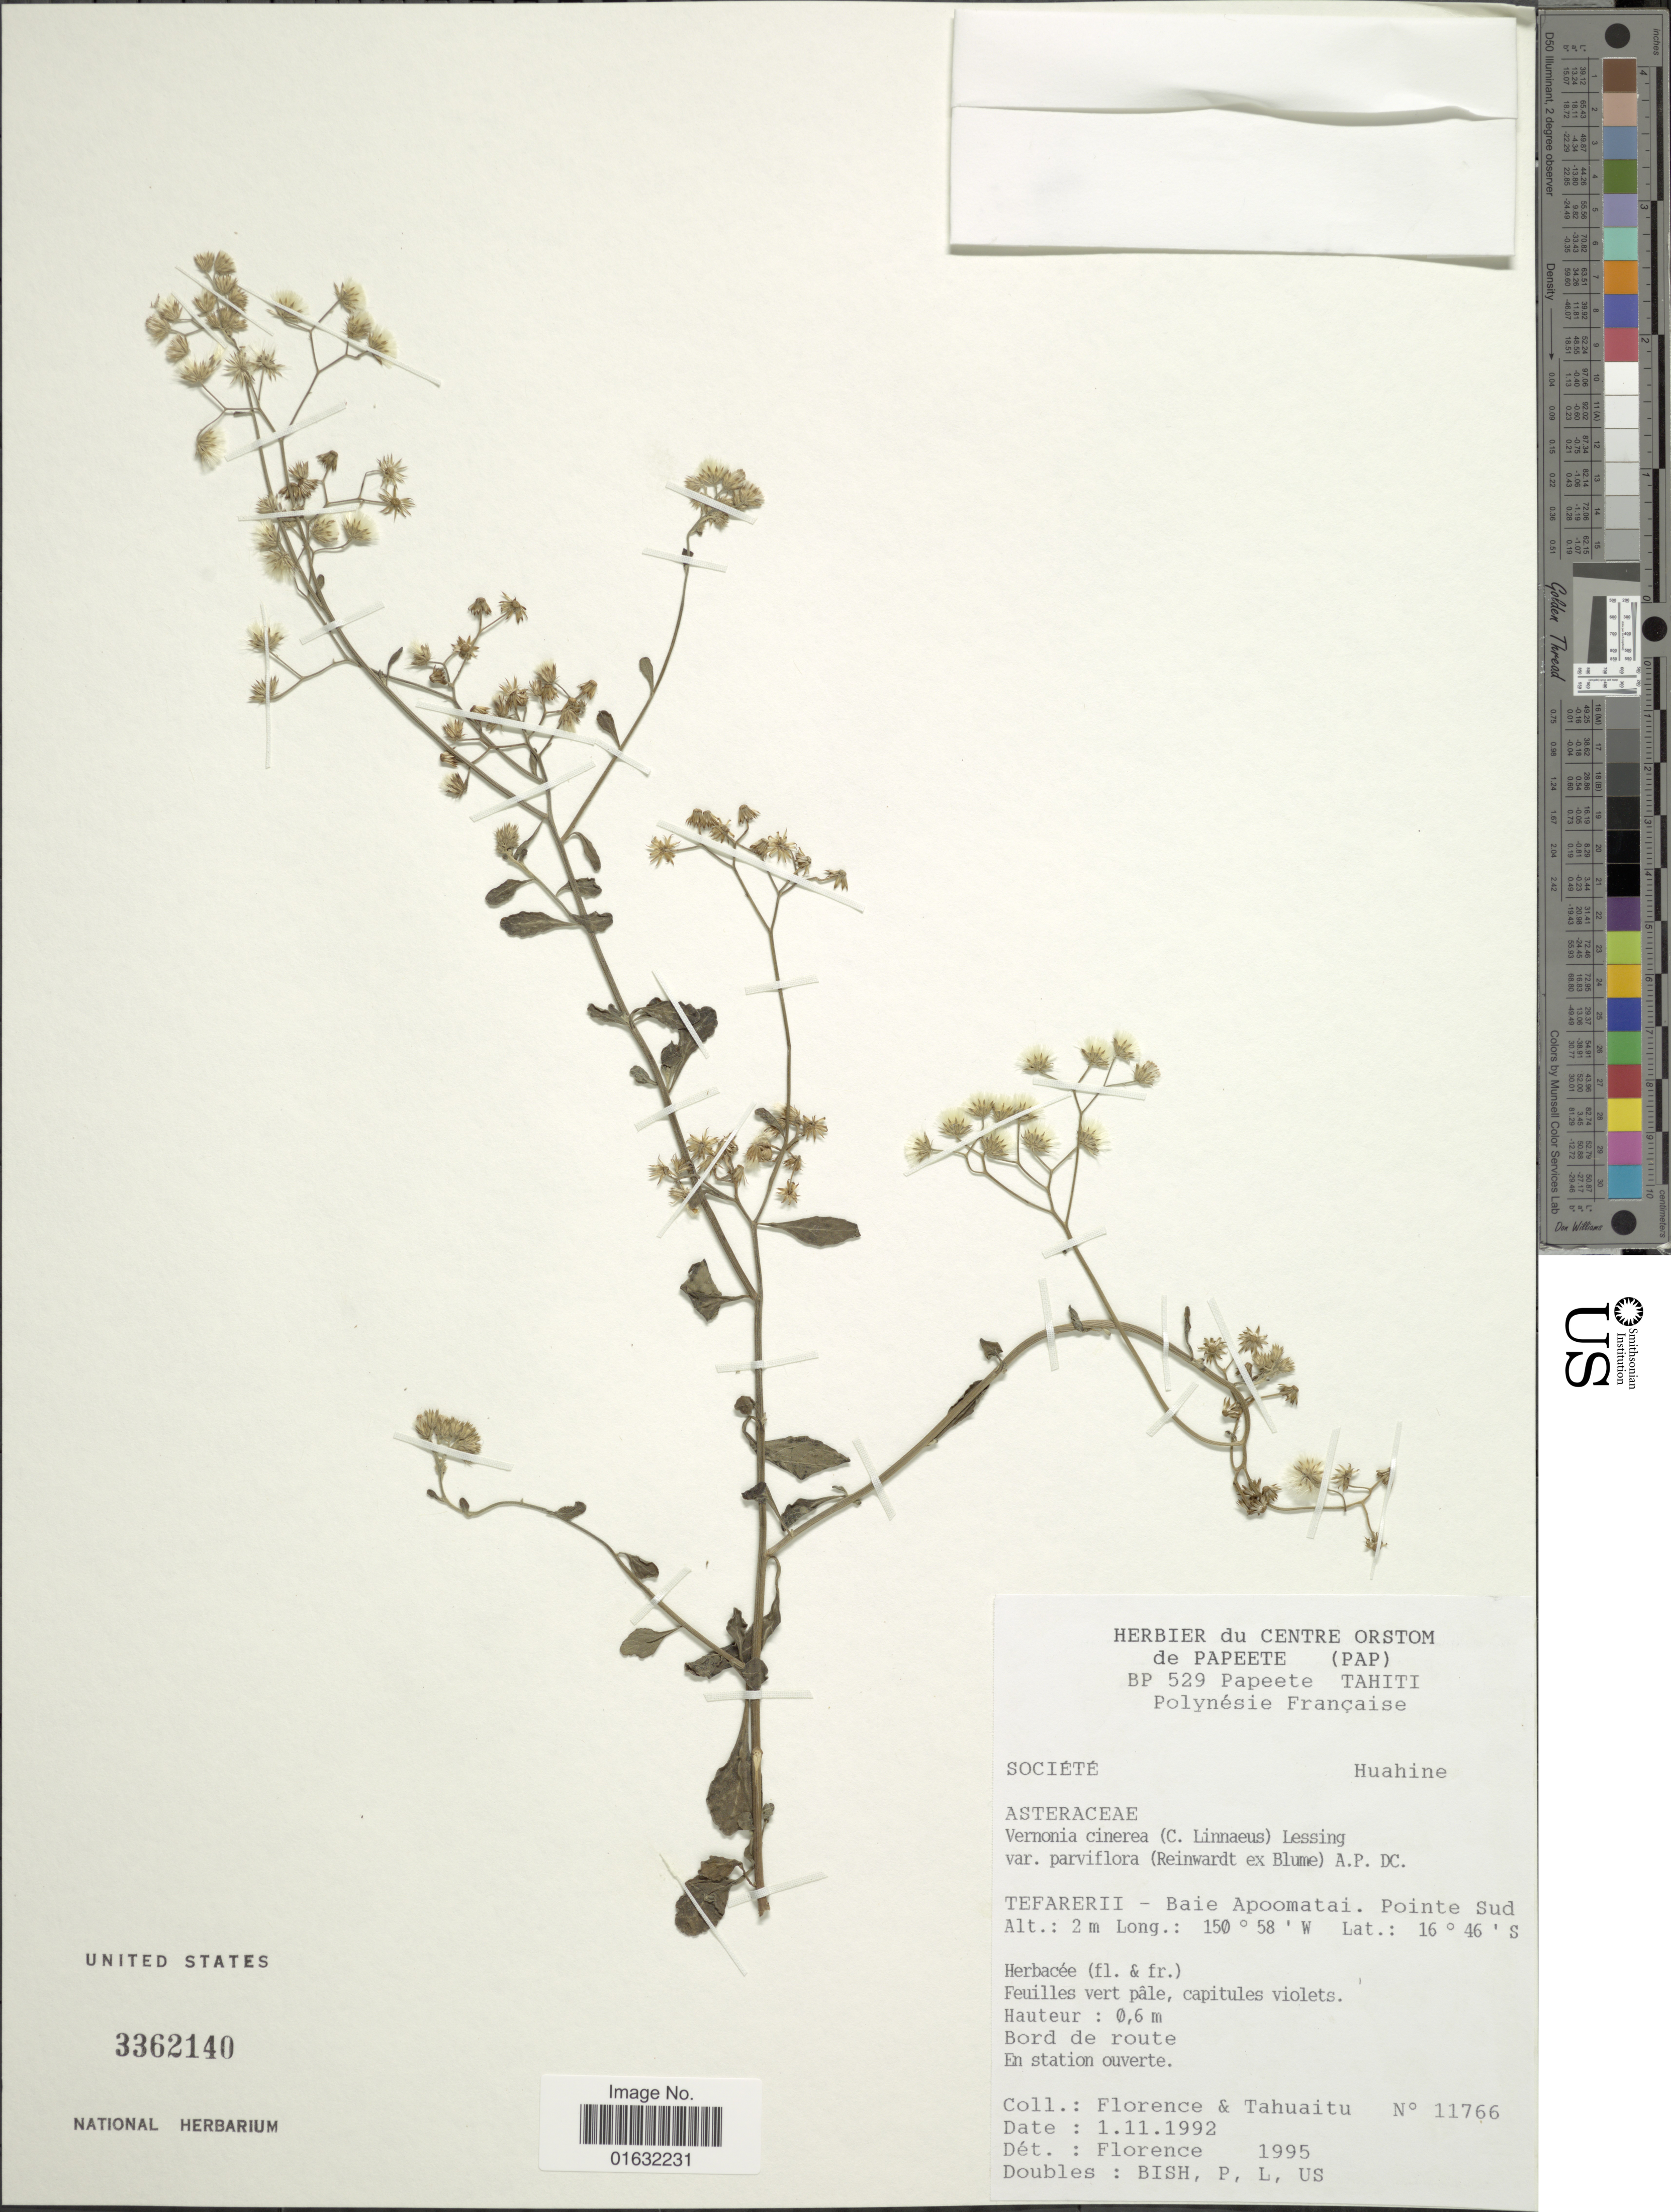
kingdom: Plantae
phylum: Tracheophyta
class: Magnoliopsida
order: Asterales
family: Asteraceae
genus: Cyanthillium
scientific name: Cyanthillium cinereum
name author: (L.) H. Rob.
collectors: -. Florence & -. Tahuaitu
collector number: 11766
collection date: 1992-11-01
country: French Polynesia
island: Huahine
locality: Huahine, Tefareril- Baie Apoomatai, Pointe Sud, Bord de route, En station ouverte [interpreted]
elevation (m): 2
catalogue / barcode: US 3362140